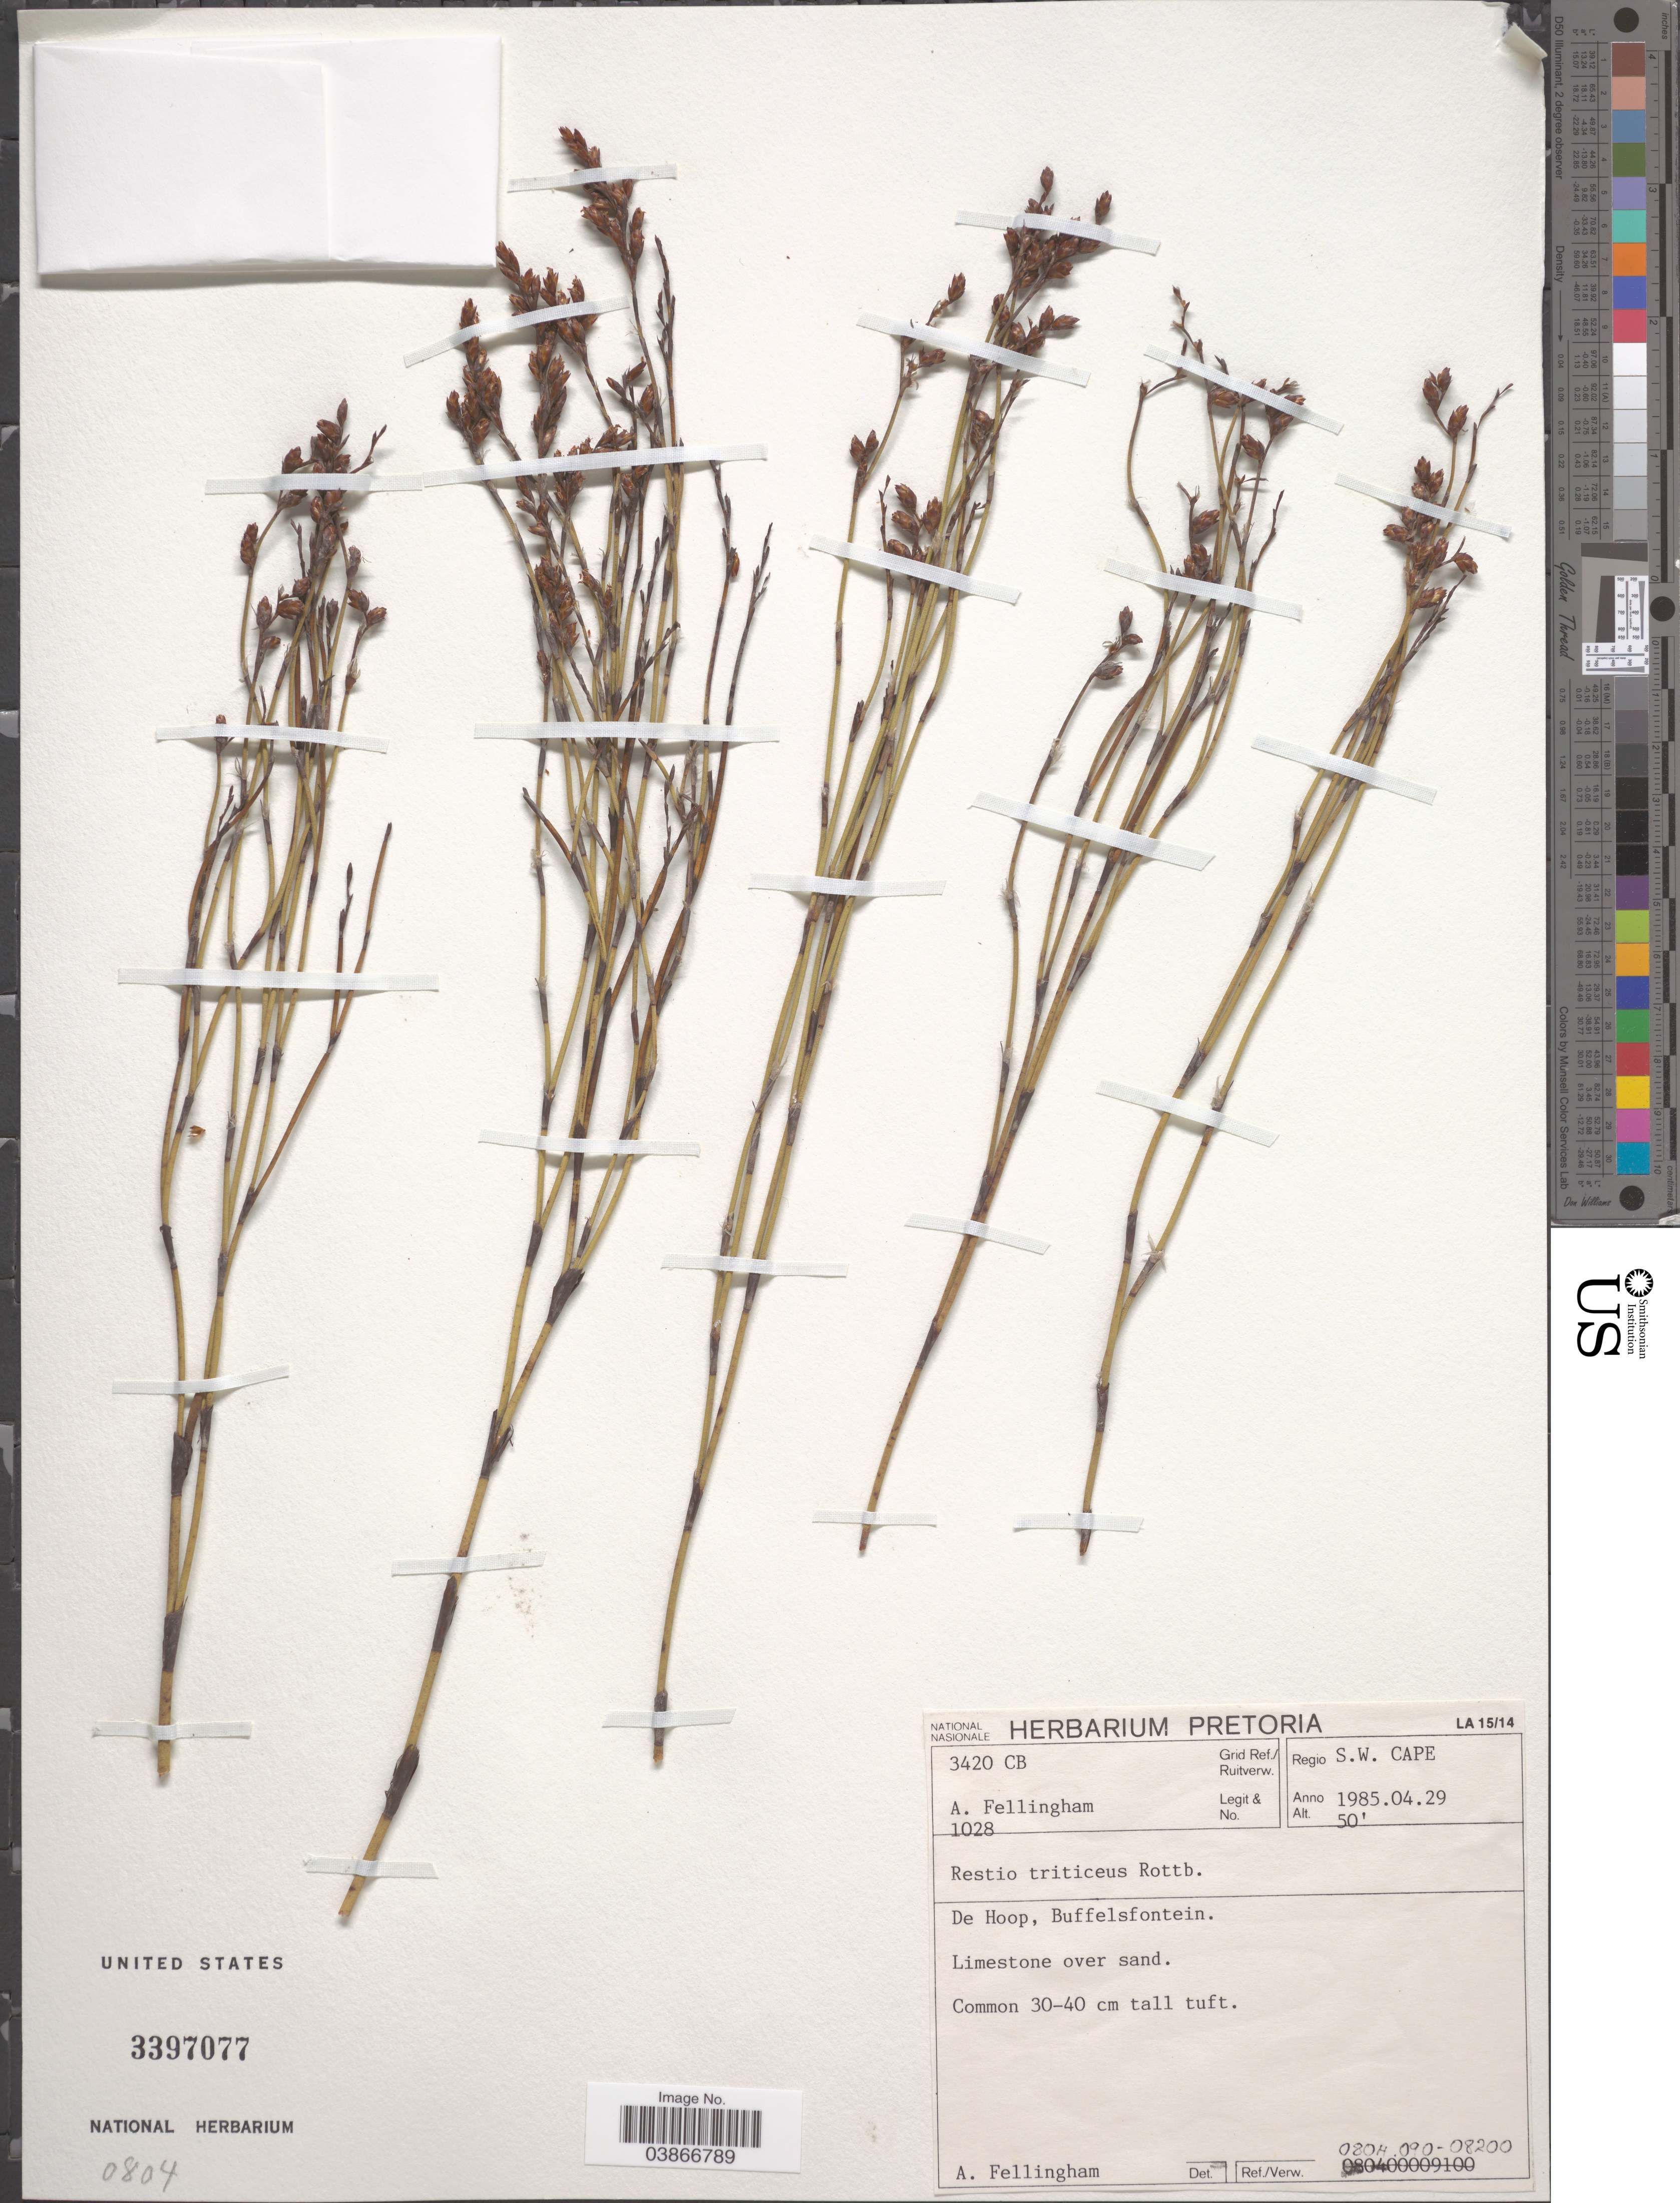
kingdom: Plantae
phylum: Tracheophyta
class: Liliopsida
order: Poales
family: Restionaceae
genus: Restio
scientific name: Restio triticeus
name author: Rottb.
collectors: A. Fellingham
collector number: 1028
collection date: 1985-04-29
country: South Africa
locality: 3420 CB Grid Ref./Ruitverw. Regio S.W. Cape. De Hoop, Buffelsfontein.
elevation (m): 15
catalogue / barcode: US 3397077